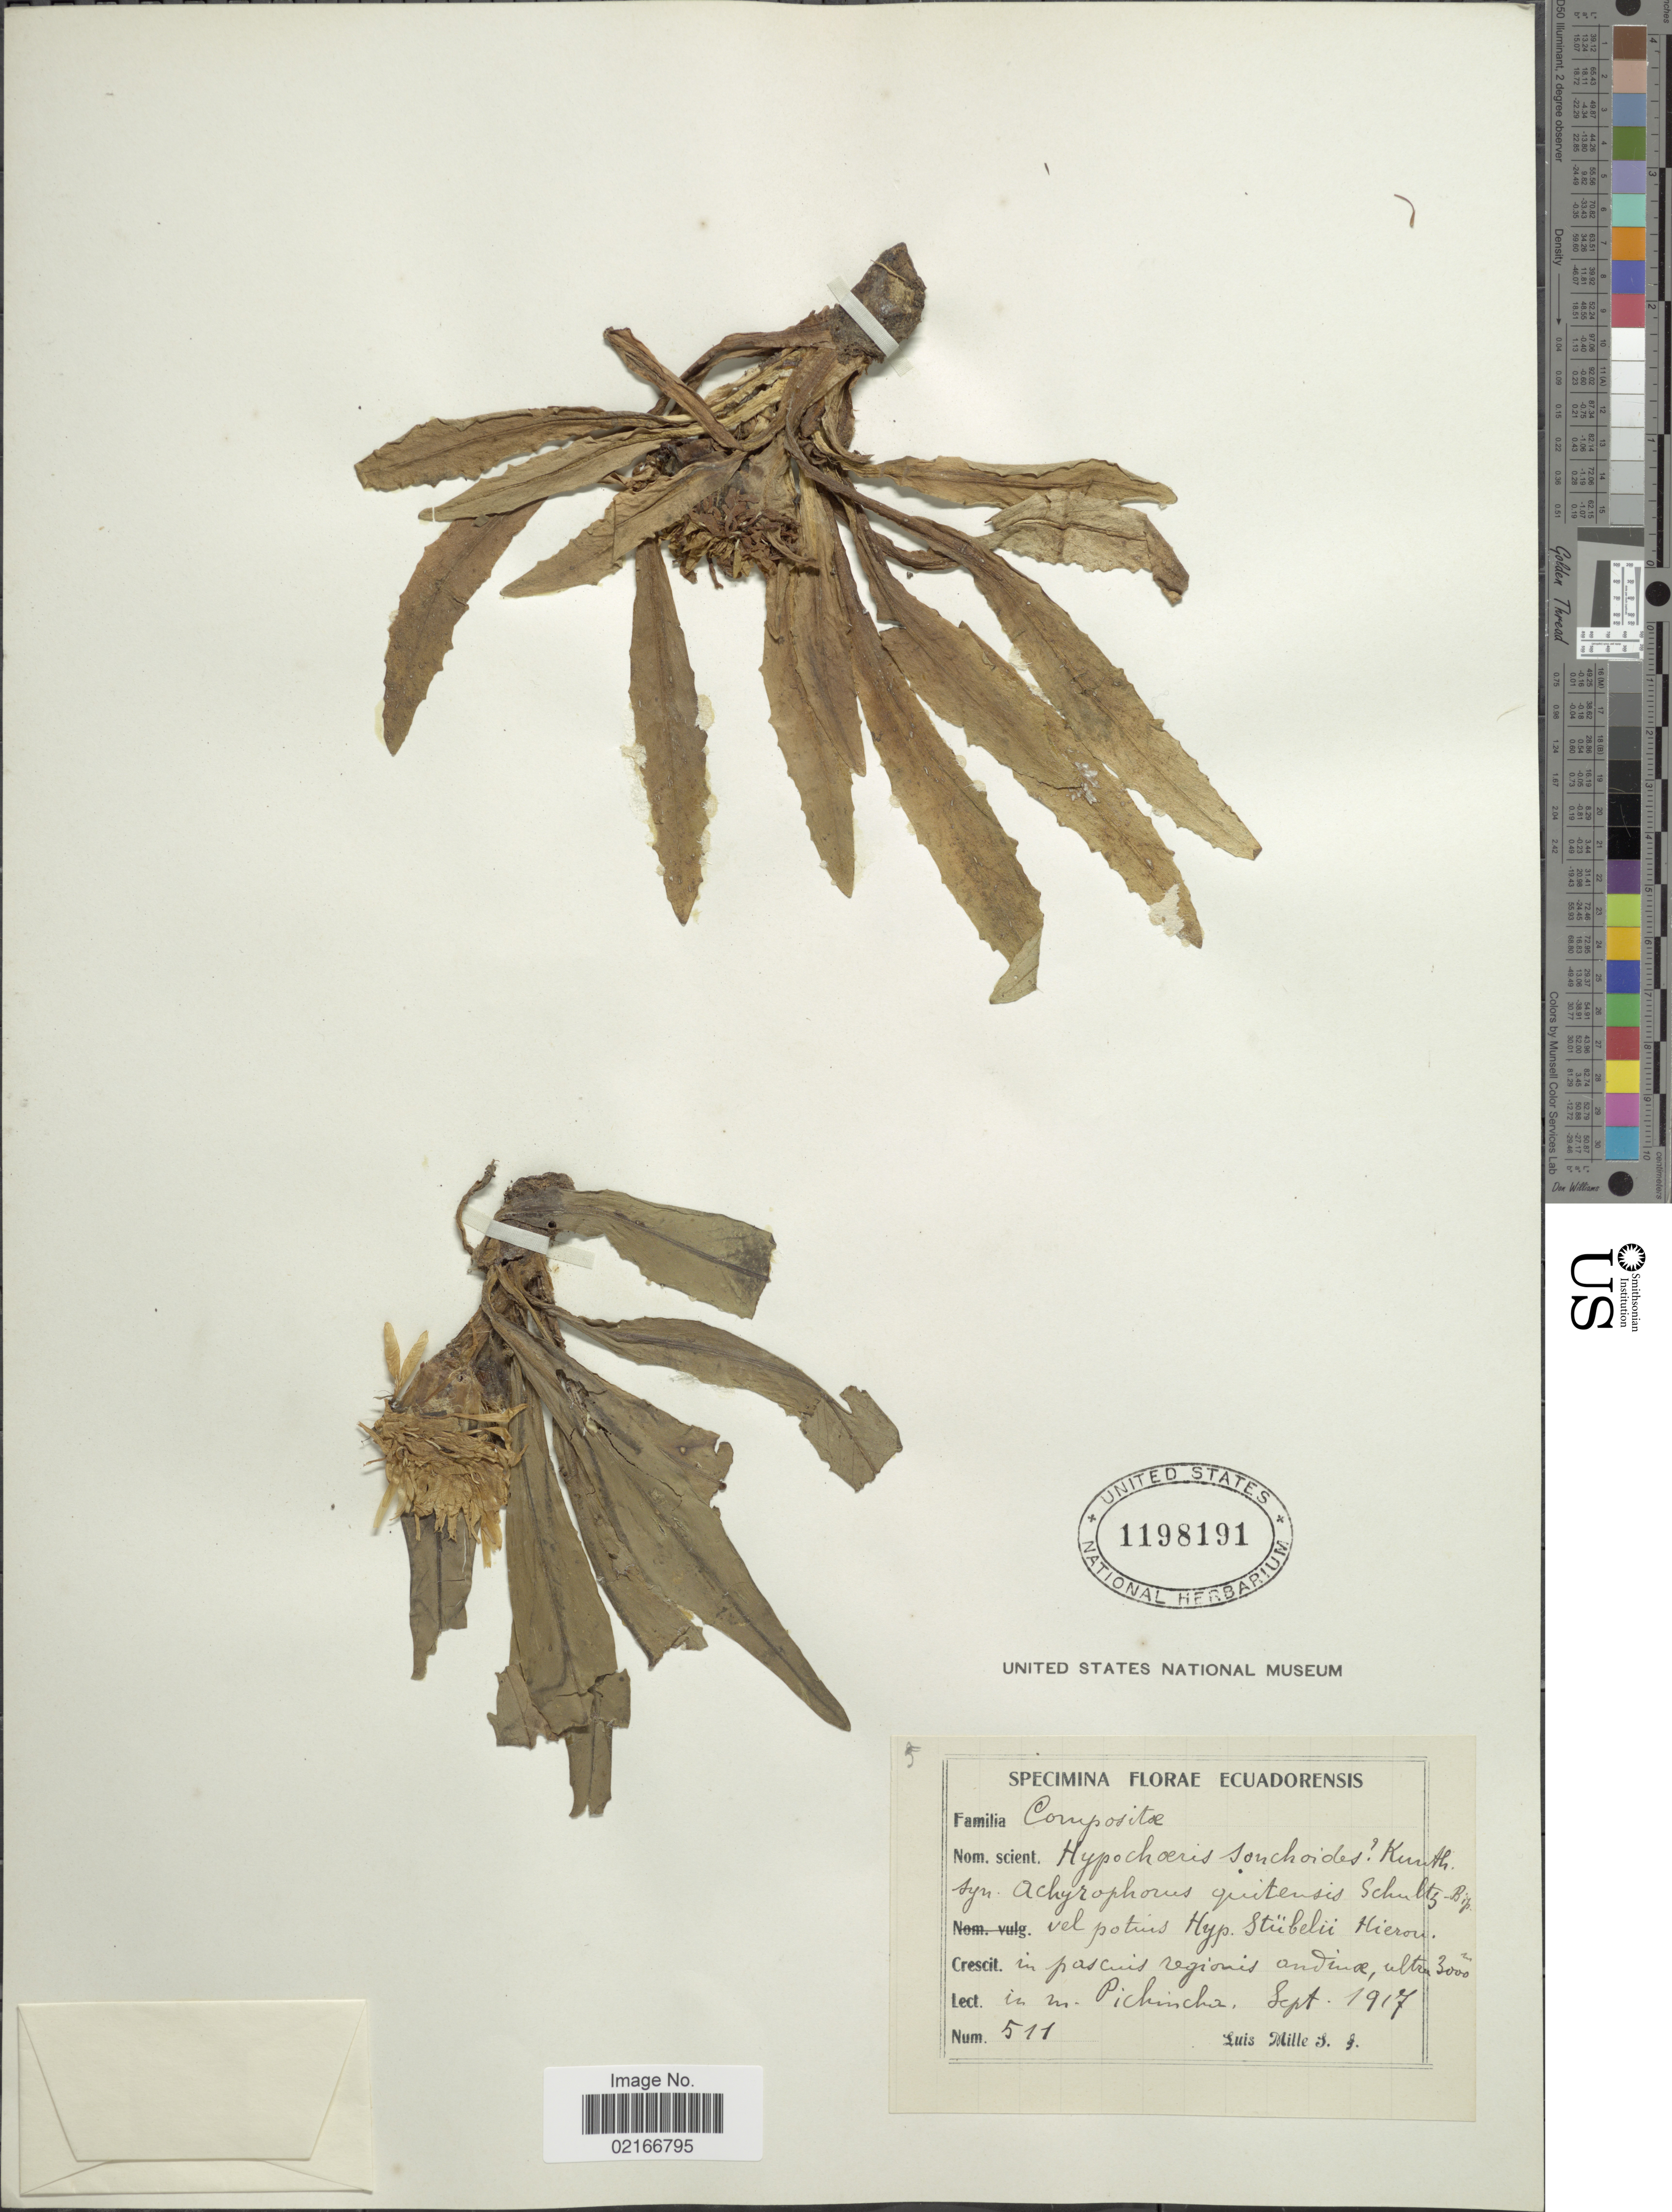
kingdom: Plantae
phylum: Tracheophyta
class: Magnoliopsida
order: Asterales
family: Asteraceae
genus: Hypochaeris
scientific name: Hypochaeris sessiliflora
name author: Kunth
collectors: L. Mille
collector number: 511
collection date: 1917-09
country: Ecuador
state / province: Pichincha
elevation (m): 3000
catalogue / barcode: US 1198191